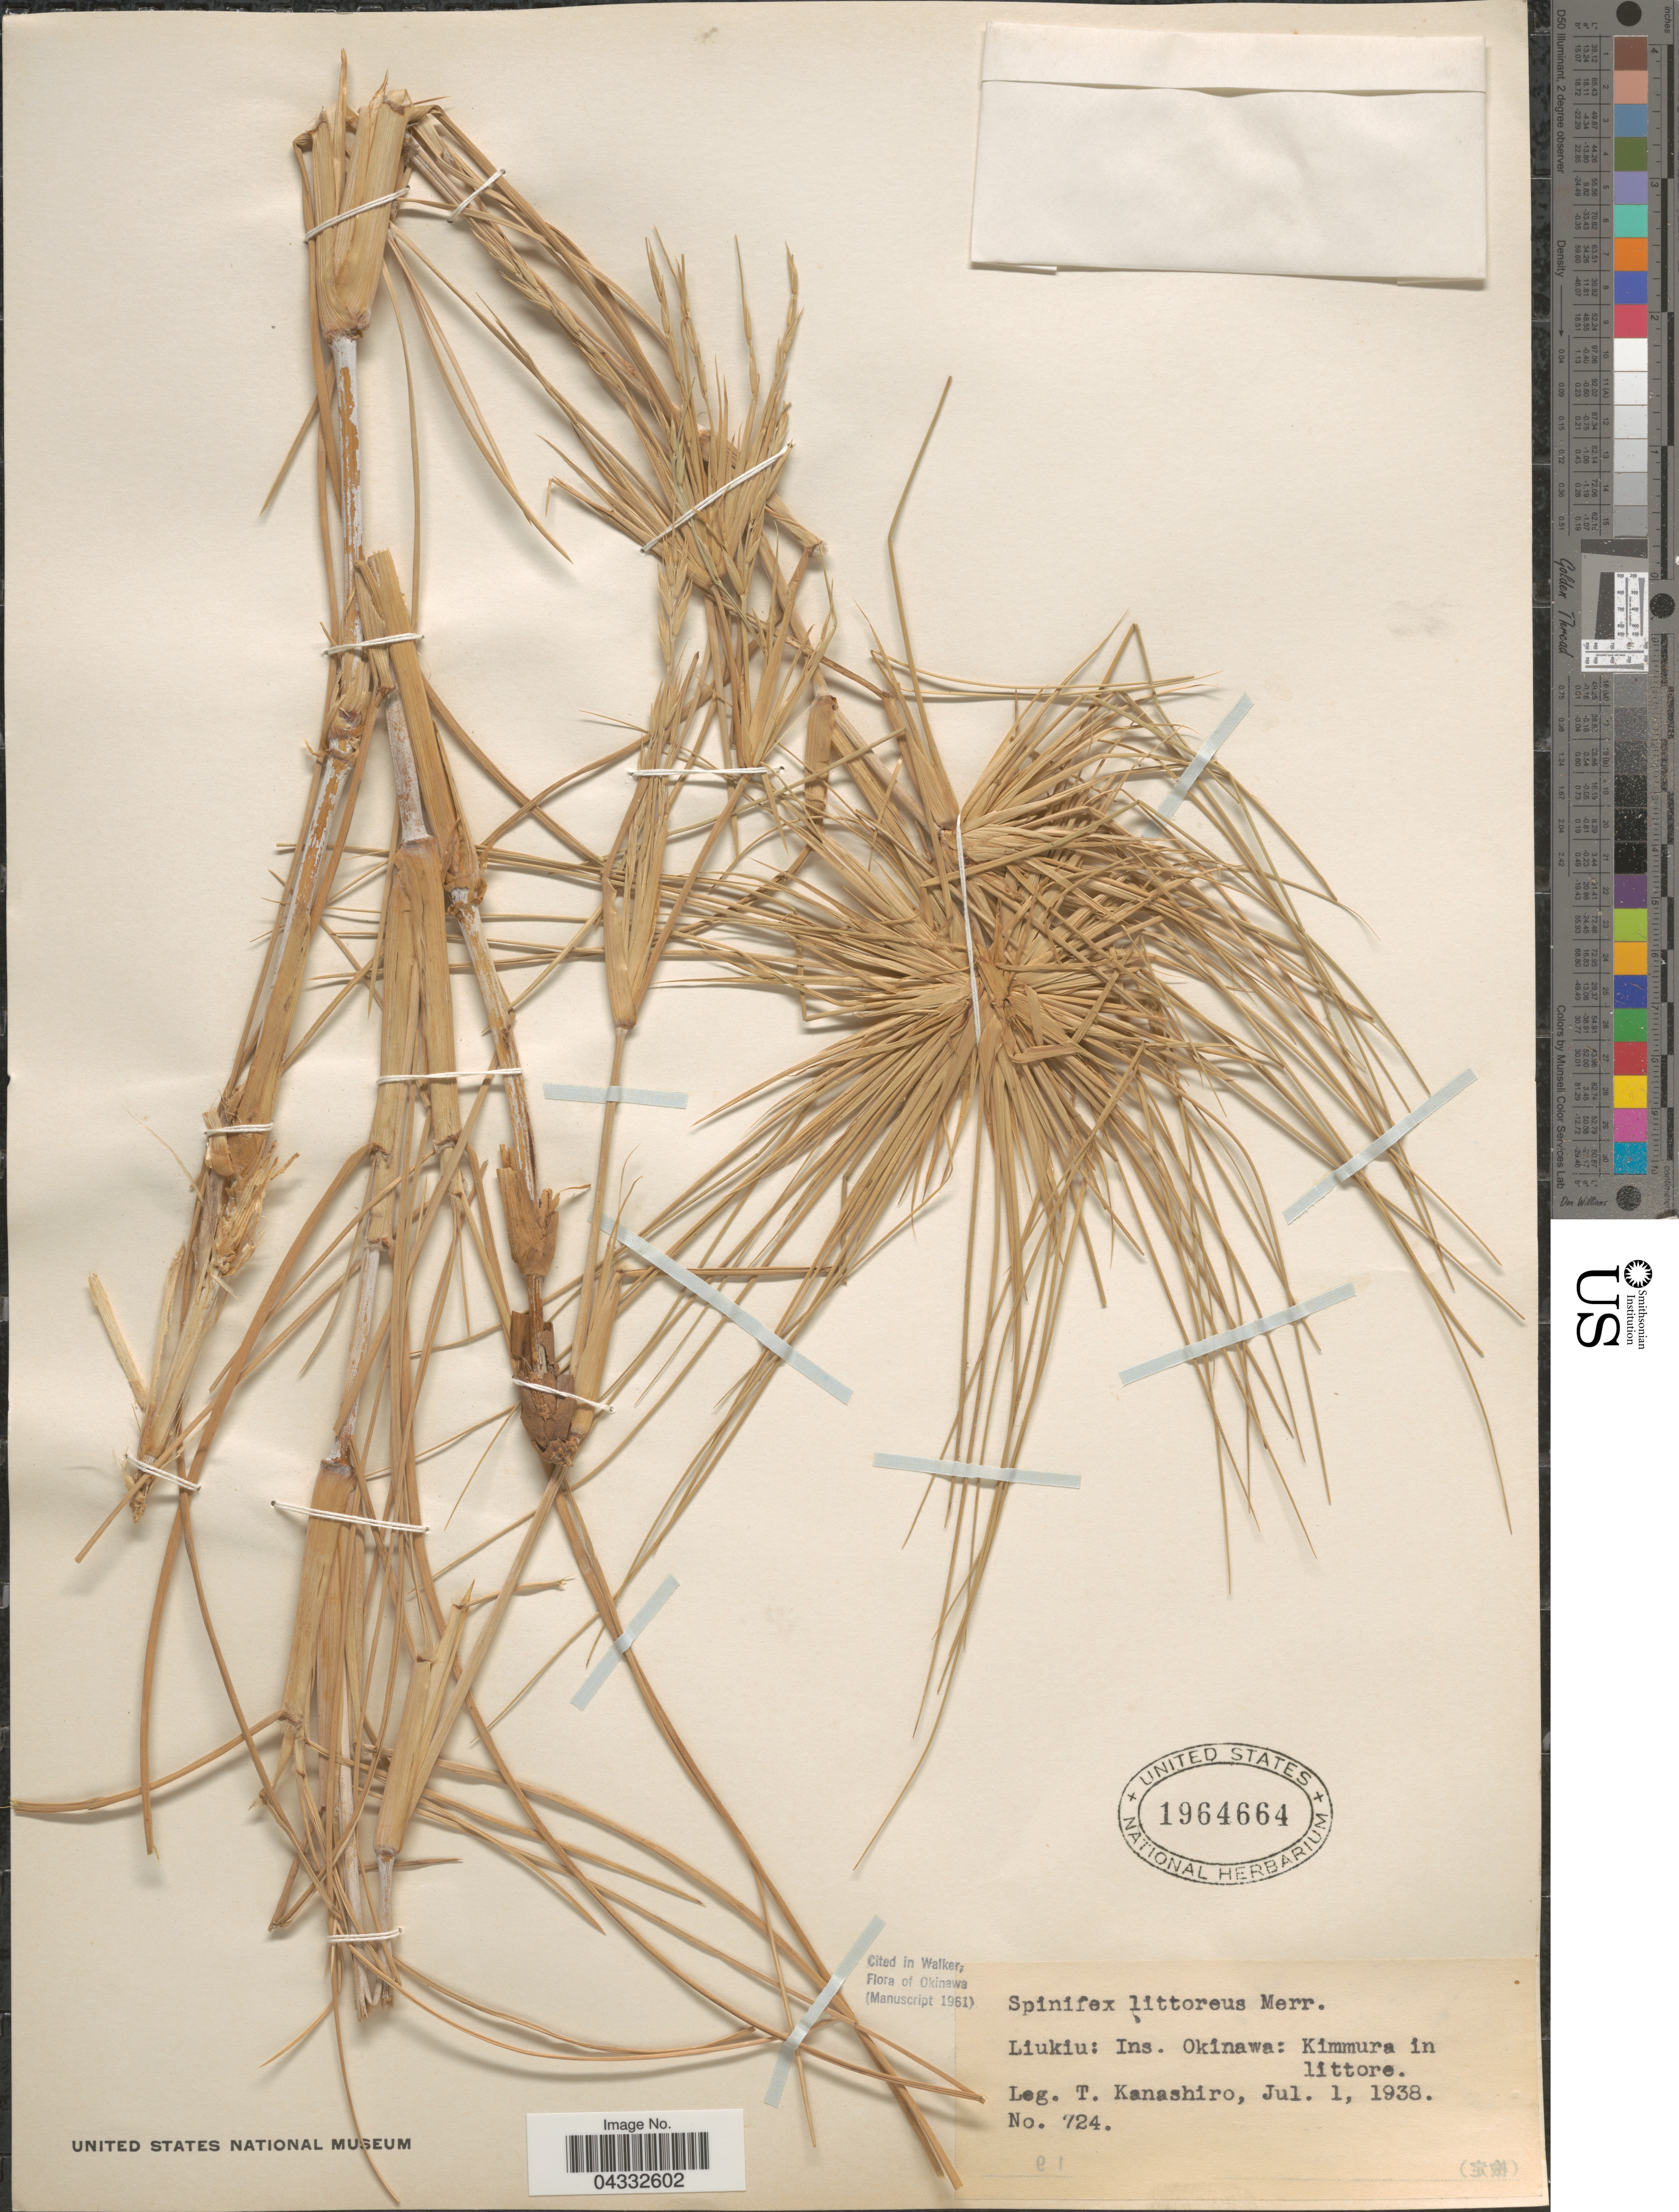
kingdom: Plantae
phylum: Tracheophyta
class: Liliopsida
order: Poales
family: Poaceae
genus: Spinifex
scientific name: Spinifex littoreus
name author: (Burm. f.) Merr.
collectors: T. Kanashiro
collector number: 724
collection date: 1938-07-01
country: Japan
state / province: Okinawa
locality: Liukiu: Ins. Okinawa: Kimmura in littore.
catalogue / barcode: US 1964664